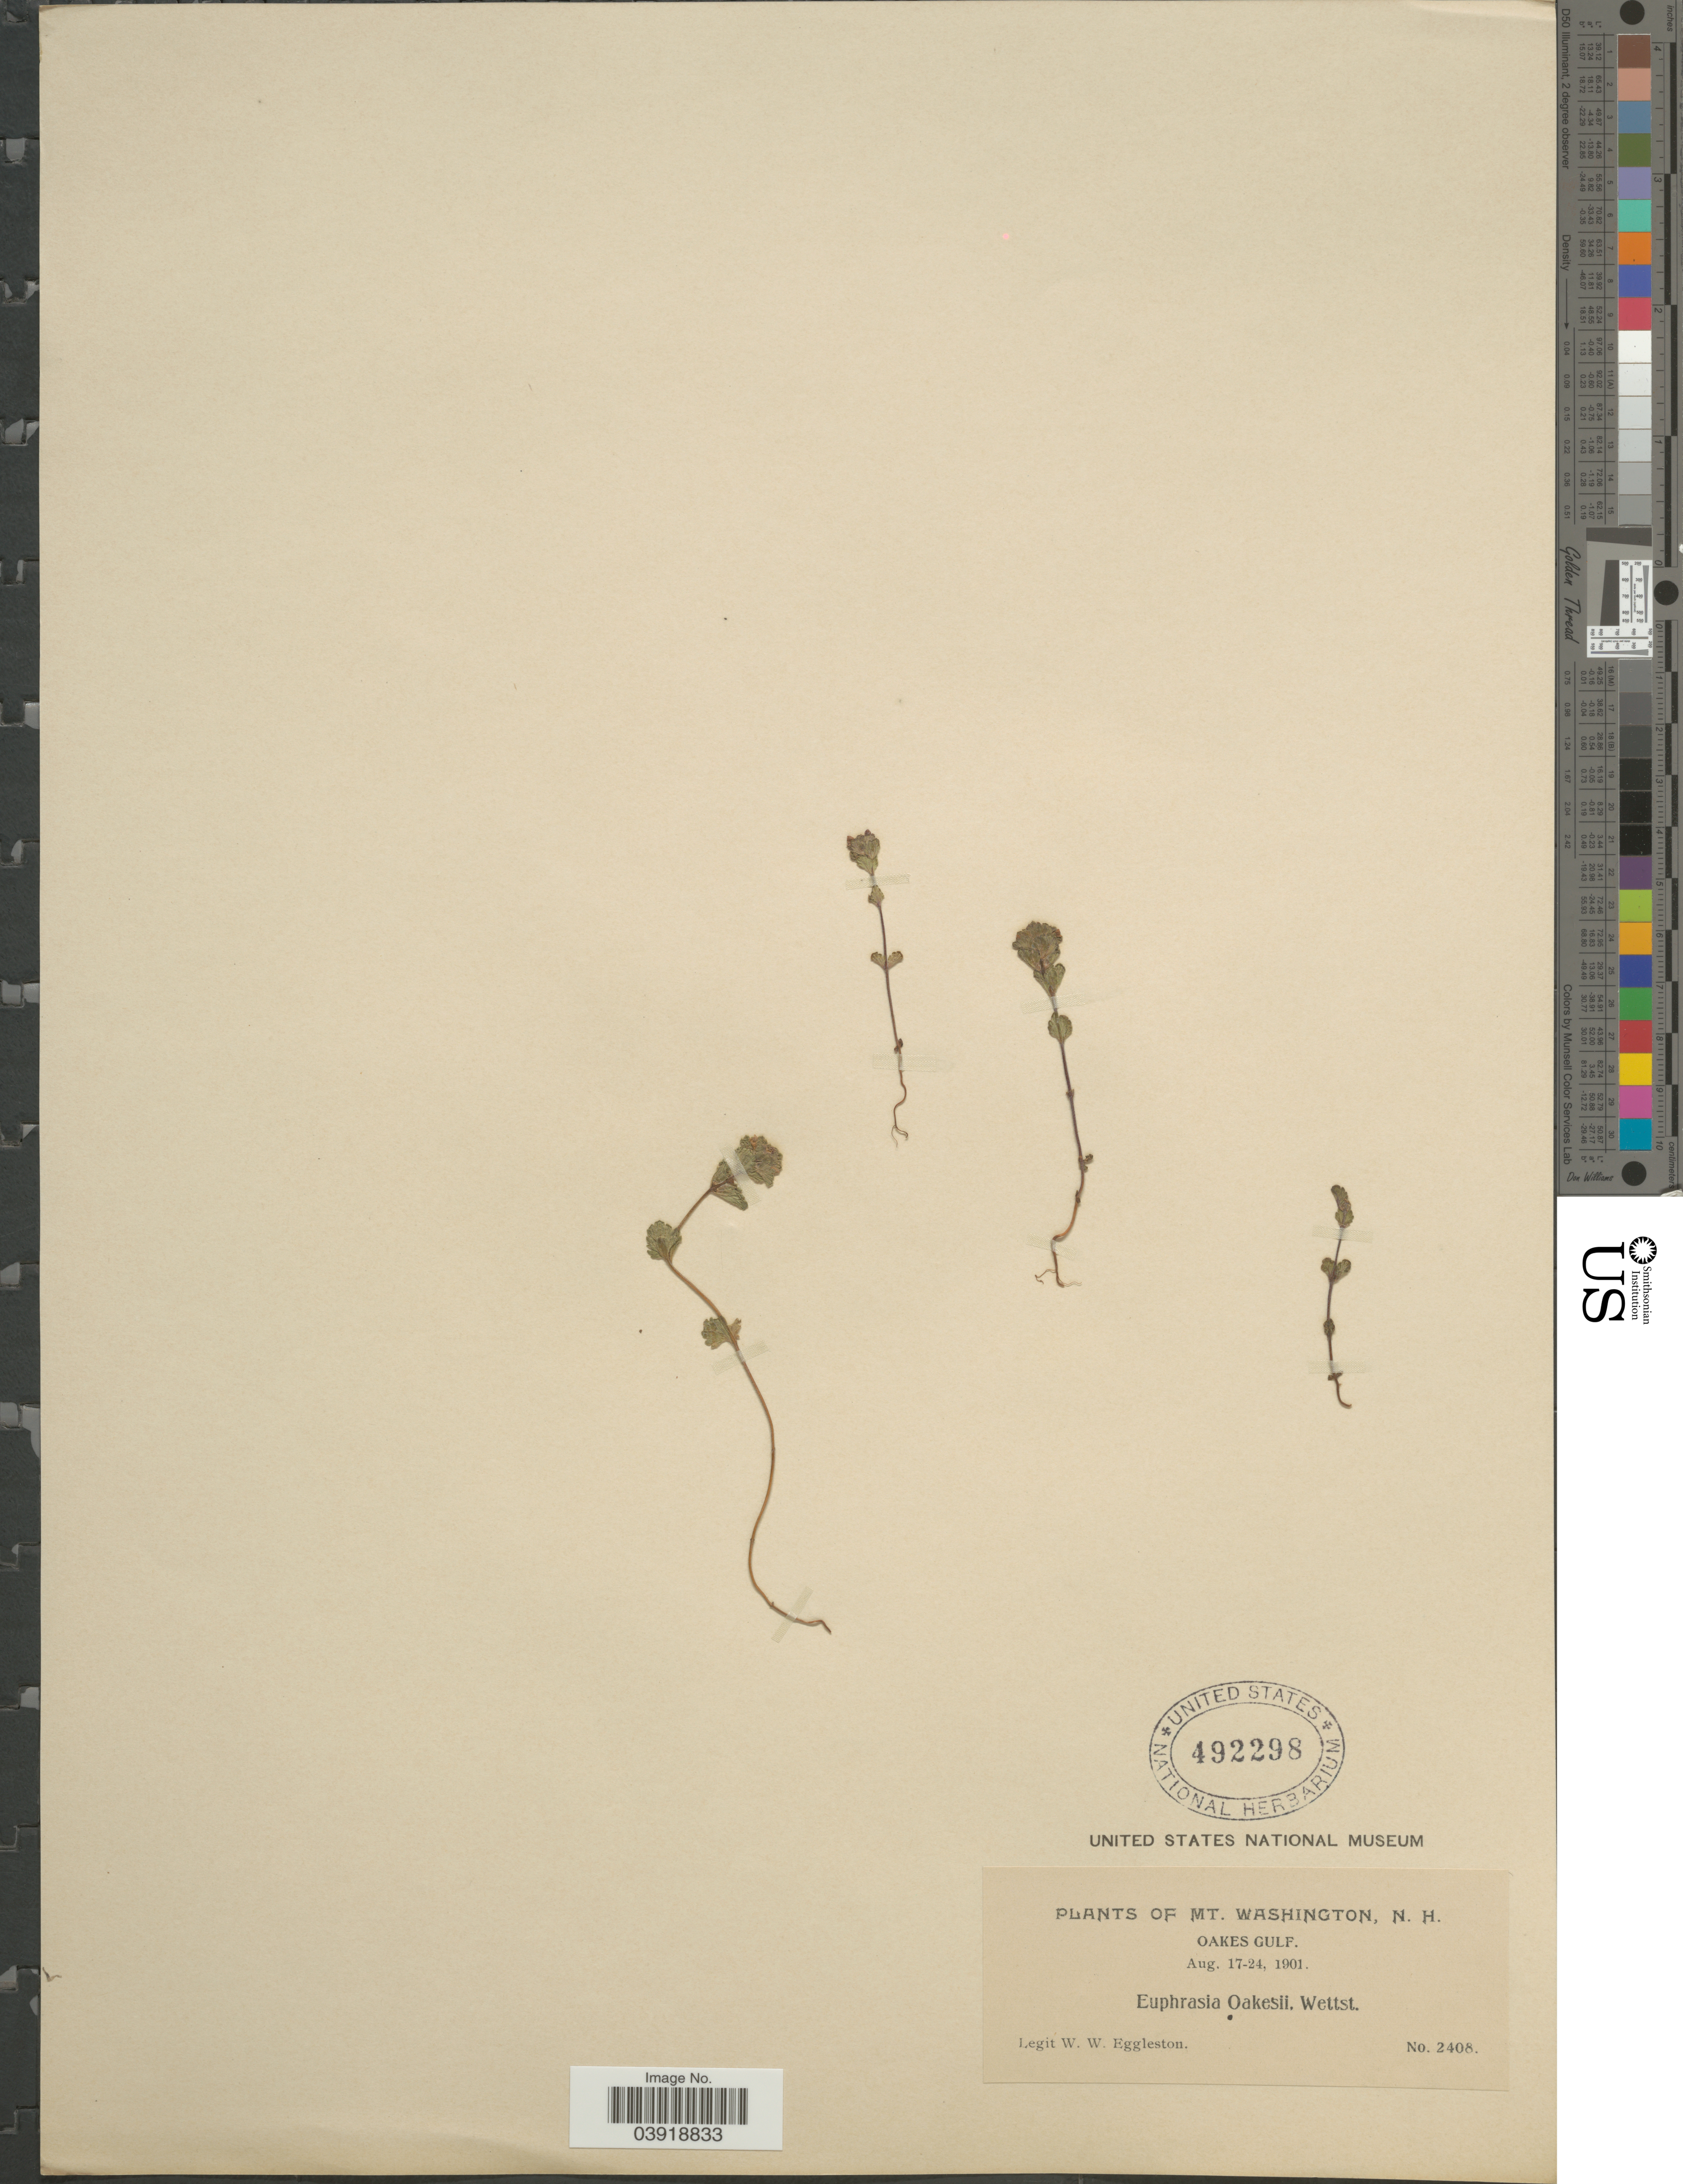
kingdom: Plantae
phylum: Tracheophyta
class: Magnoliopsida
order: Lamiales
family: Orobanchaceae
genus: Euphrasia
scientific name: Euphrasia oakesii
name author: Wettst.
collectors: W. W. Eggleston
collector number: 2408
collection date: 1901-08-17/1901-08-24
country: United States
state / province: New Hampshire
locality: Mt. Washington. Oakes Gulf.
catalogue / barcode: US 492298